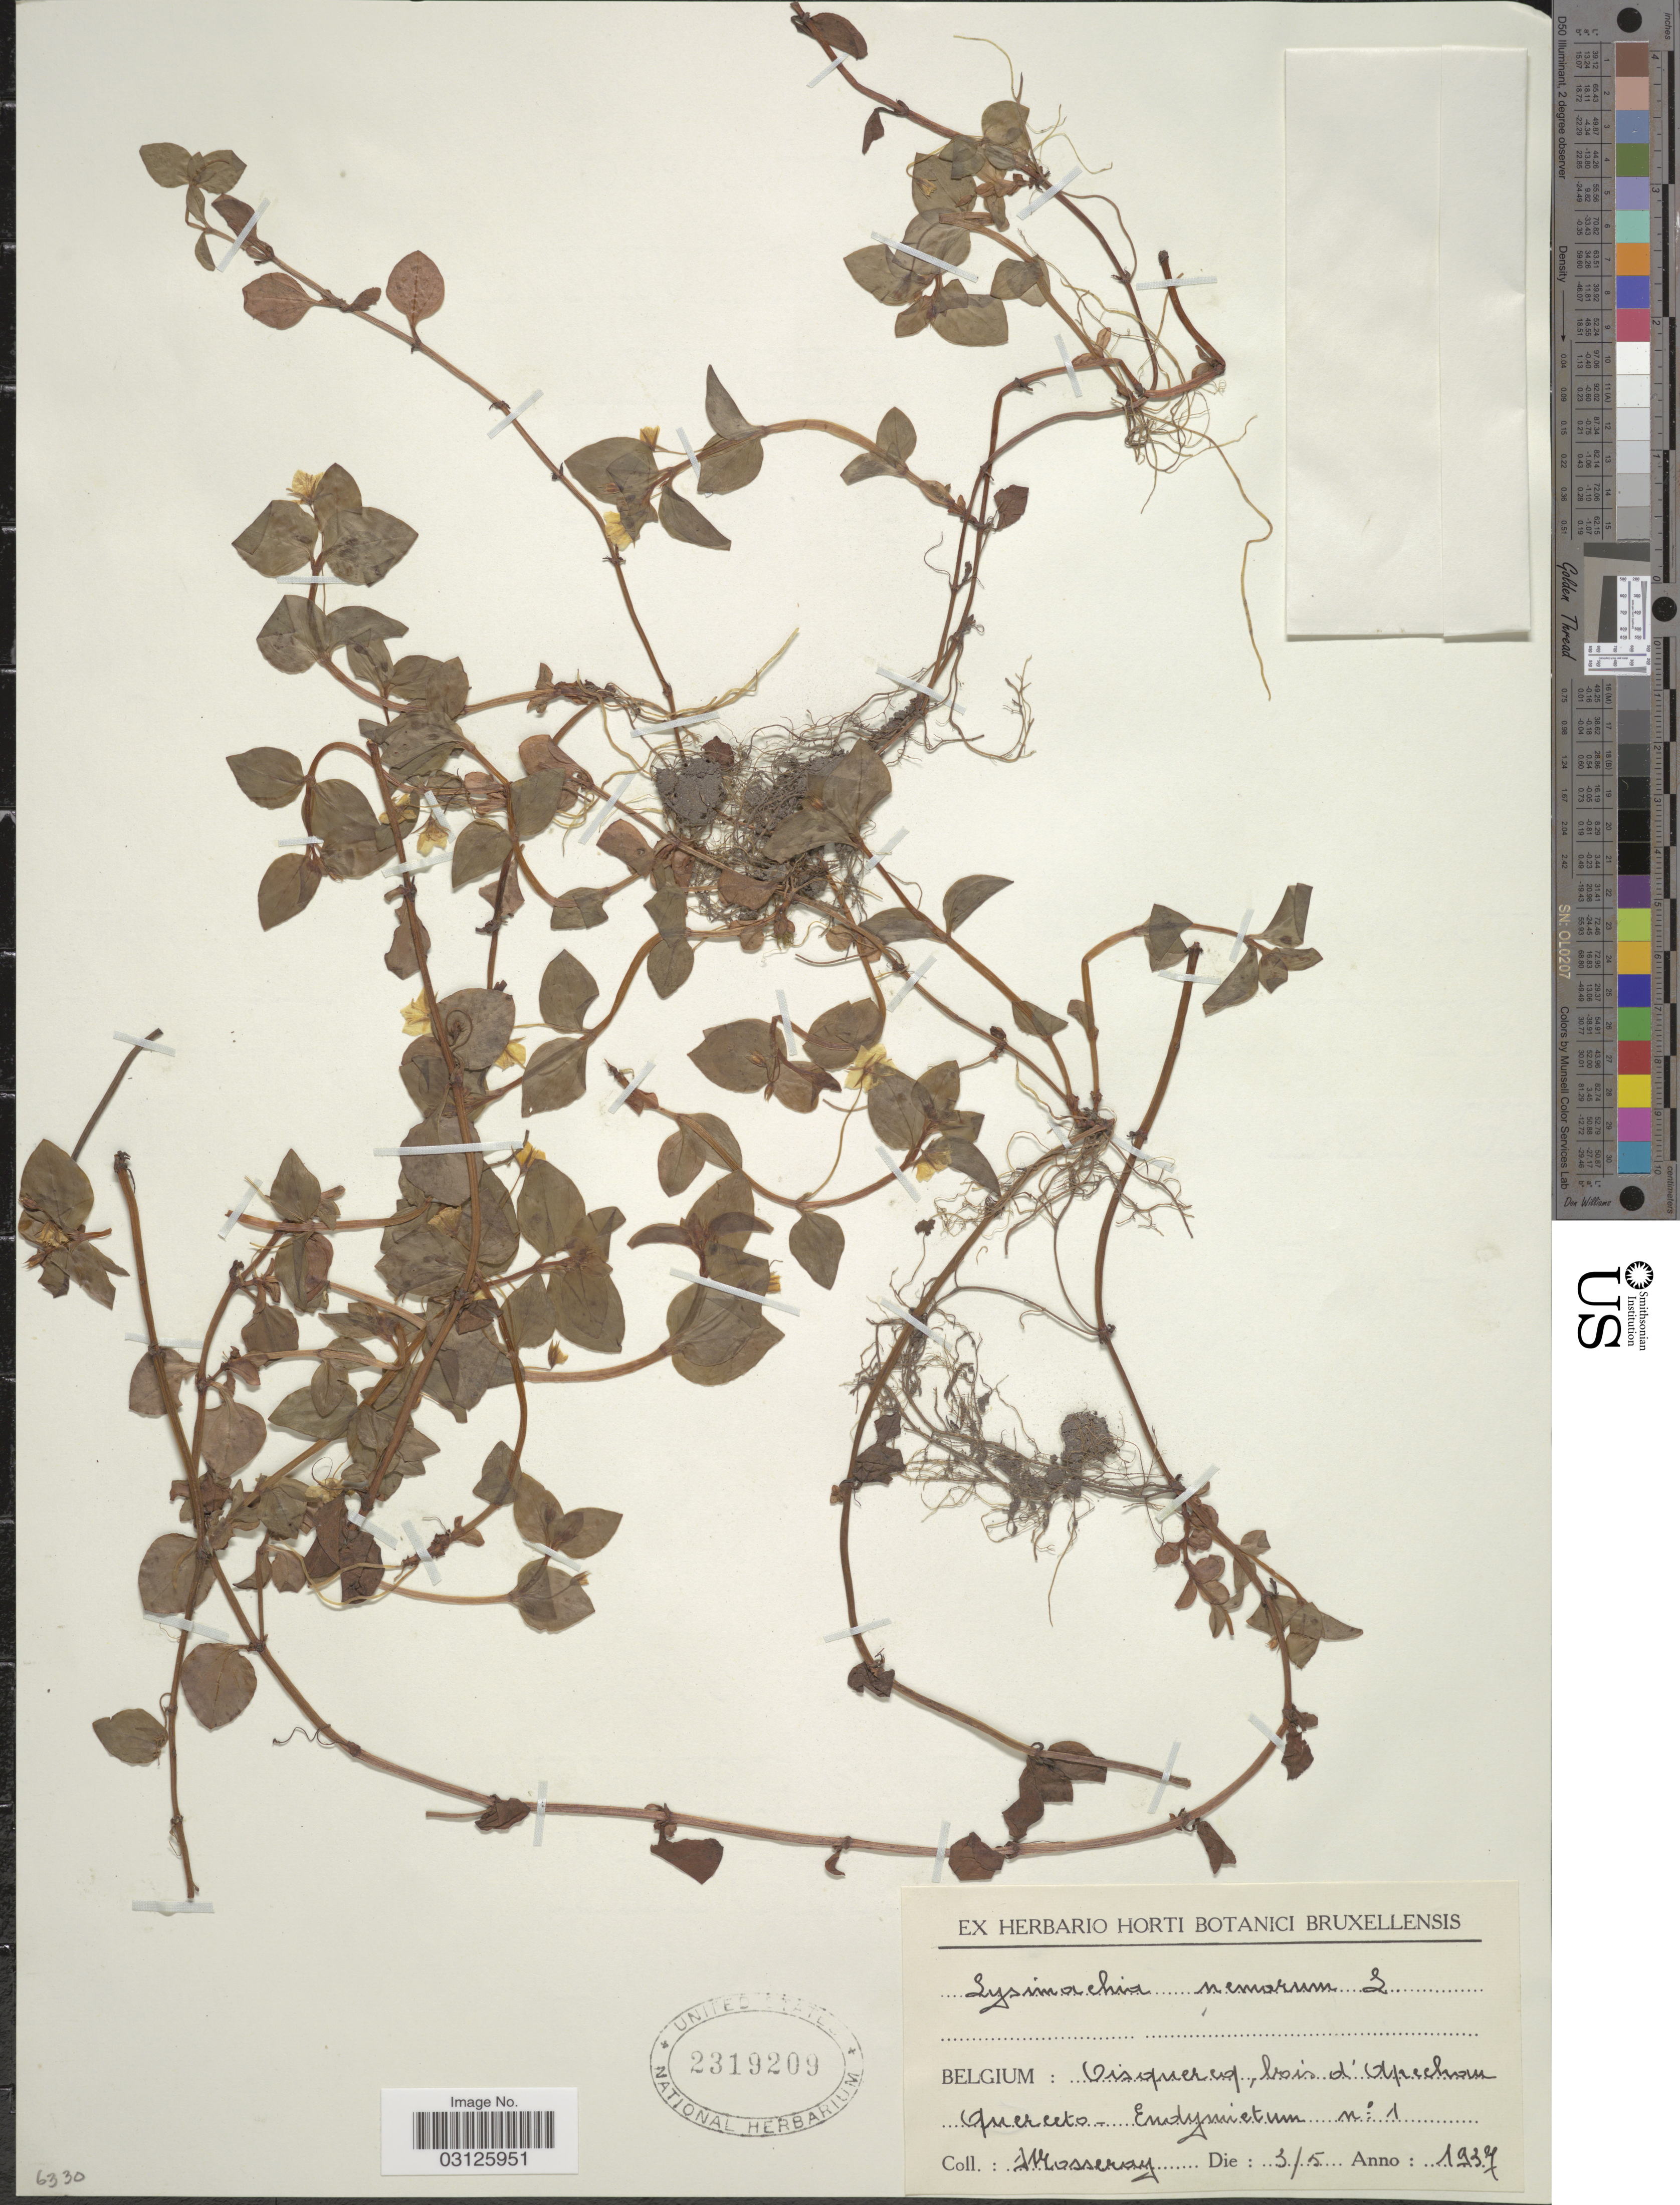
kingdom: Plantae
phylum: Tracheophyta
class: Magnoliopsida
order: Ericales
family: Primulaceae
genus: Lysimachia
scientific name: Lysimachia nemorum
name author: L.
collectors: Mosseray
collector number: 1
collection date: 1937-05-03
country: Belgium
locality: Oisquercq, bois d'Apechom. Querceto - Endymietum.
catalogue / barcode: US 2319209